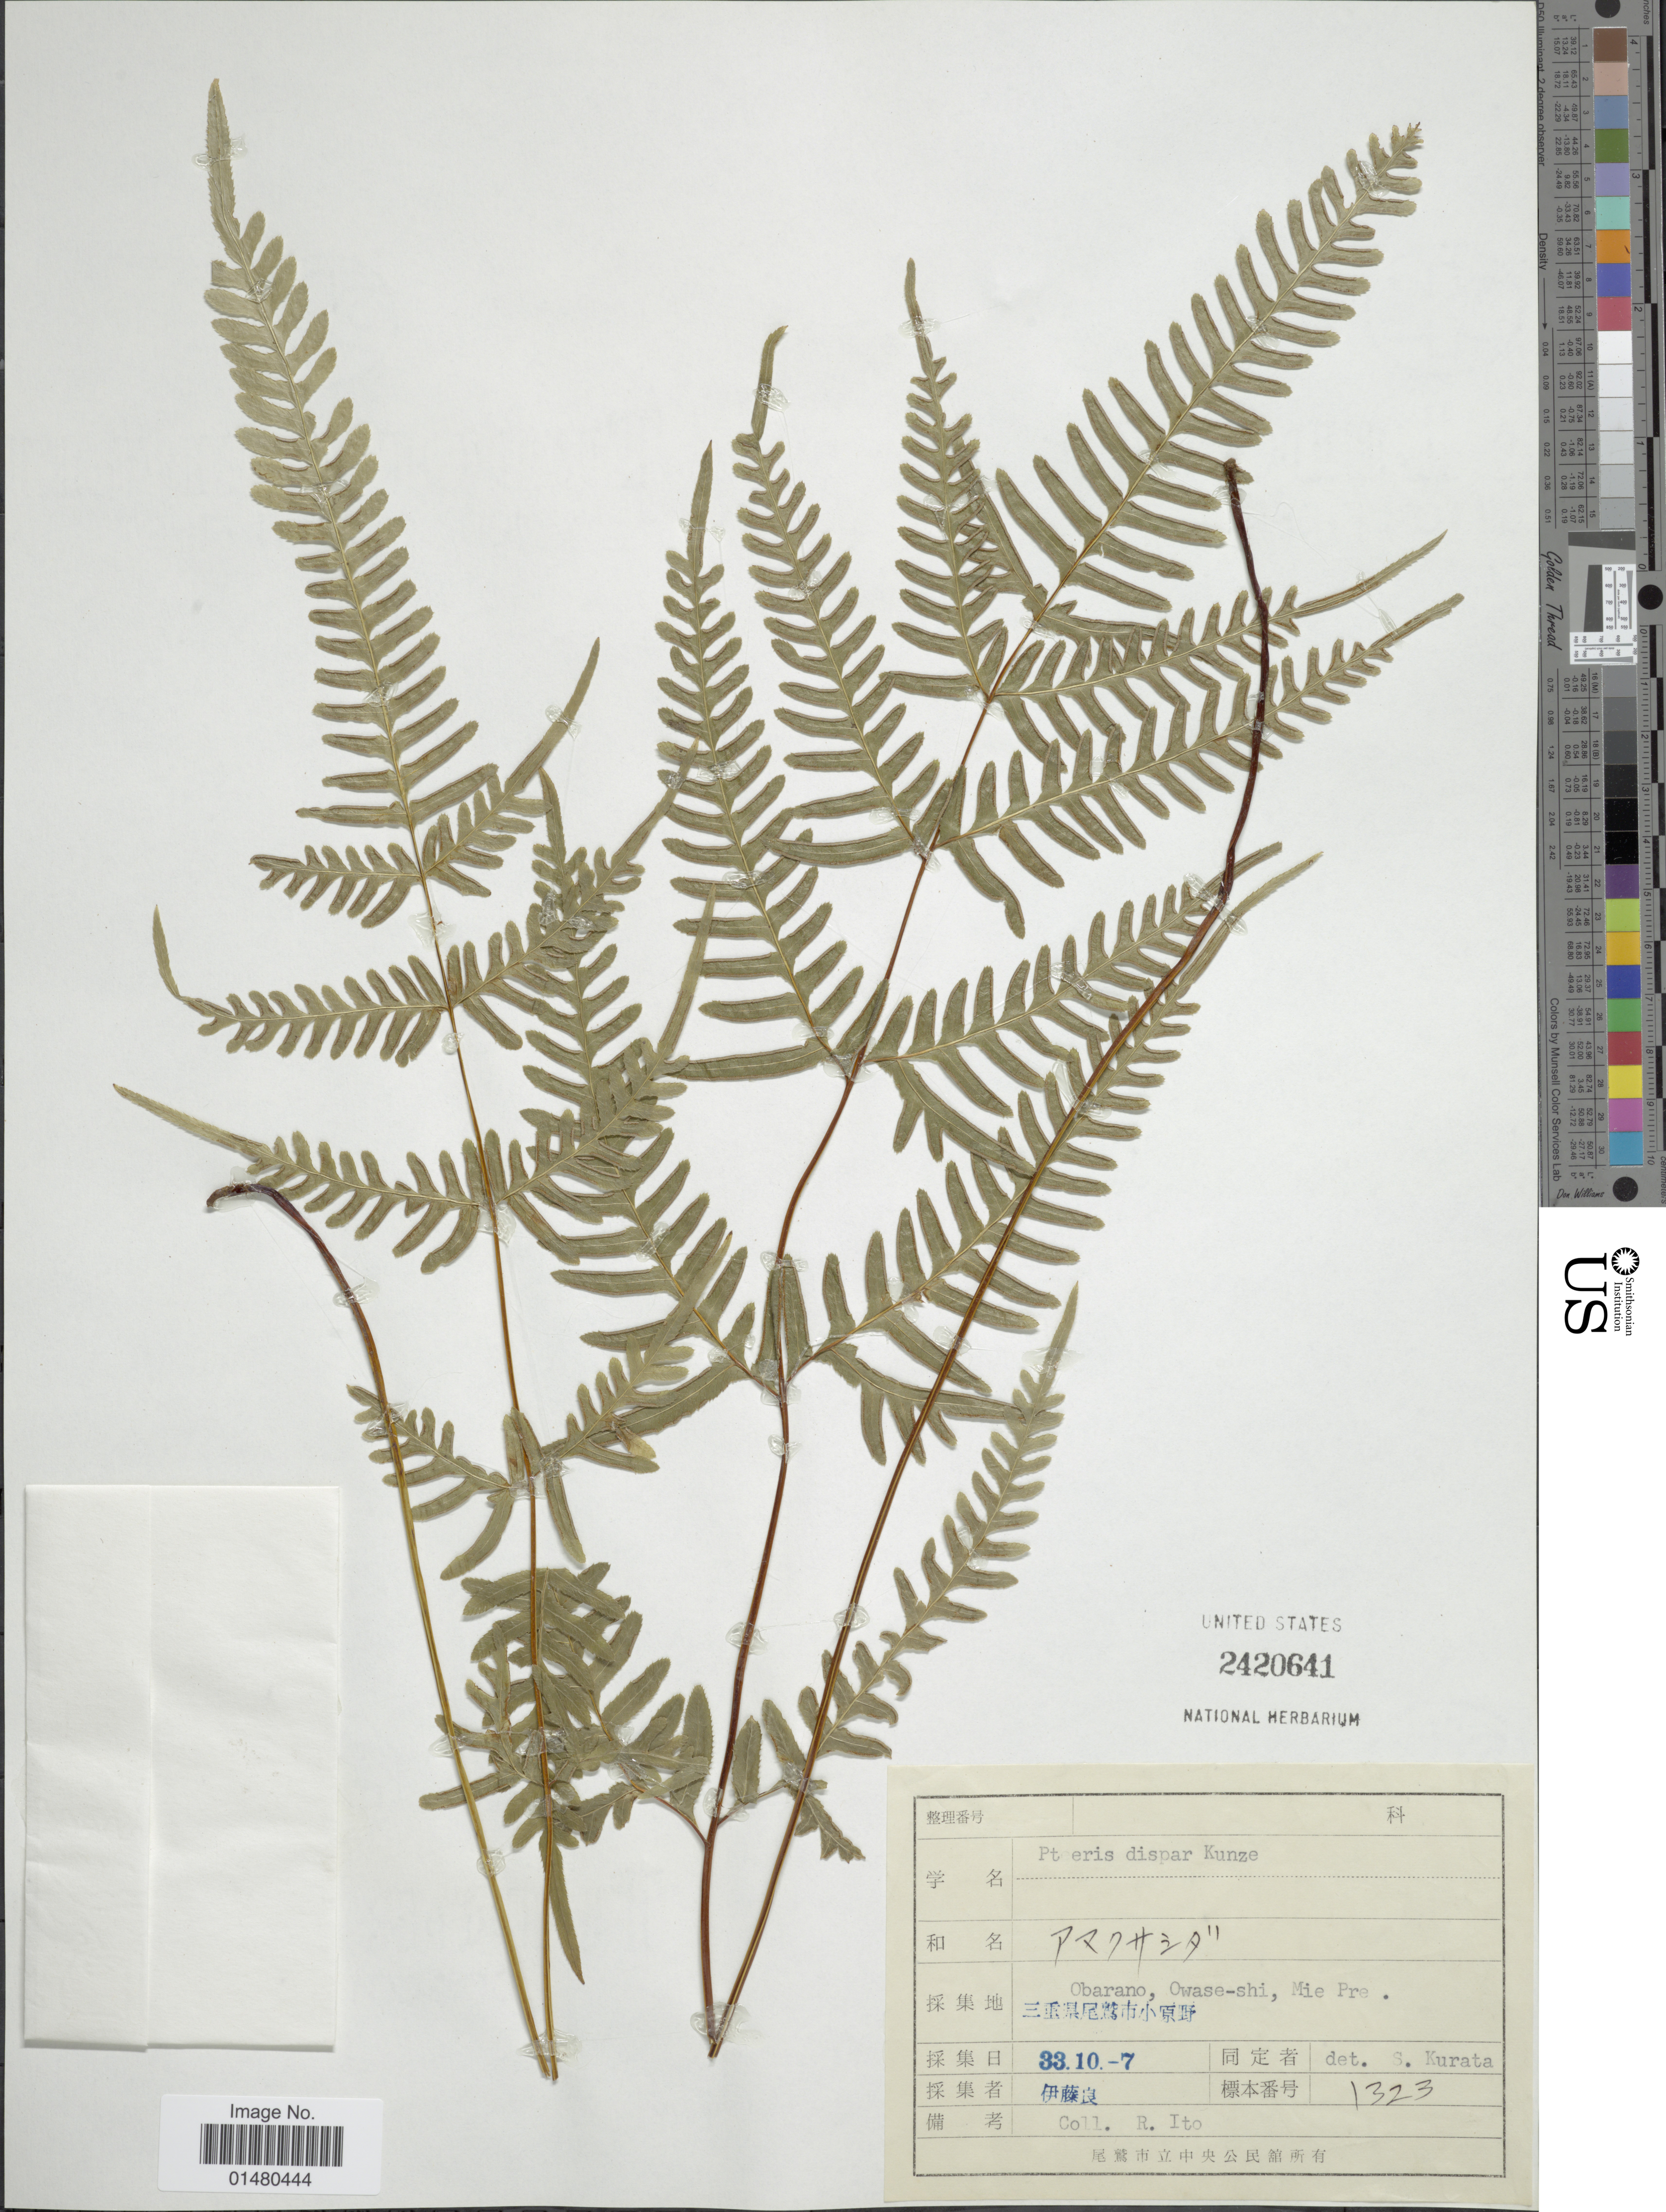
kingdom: Plantae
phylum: Tracheophyta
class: Polypodiopsida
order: Polypodiales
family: Pteridaceae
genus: Pteris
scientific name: Pteris dispar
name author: Kunze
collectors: R. Ito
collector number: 1323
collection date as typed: Transcribed d/m/y: 7/10/33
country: Japan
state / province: Mie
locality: Obarano, Owase-shi, Mie Pref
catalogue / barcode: US 2420641